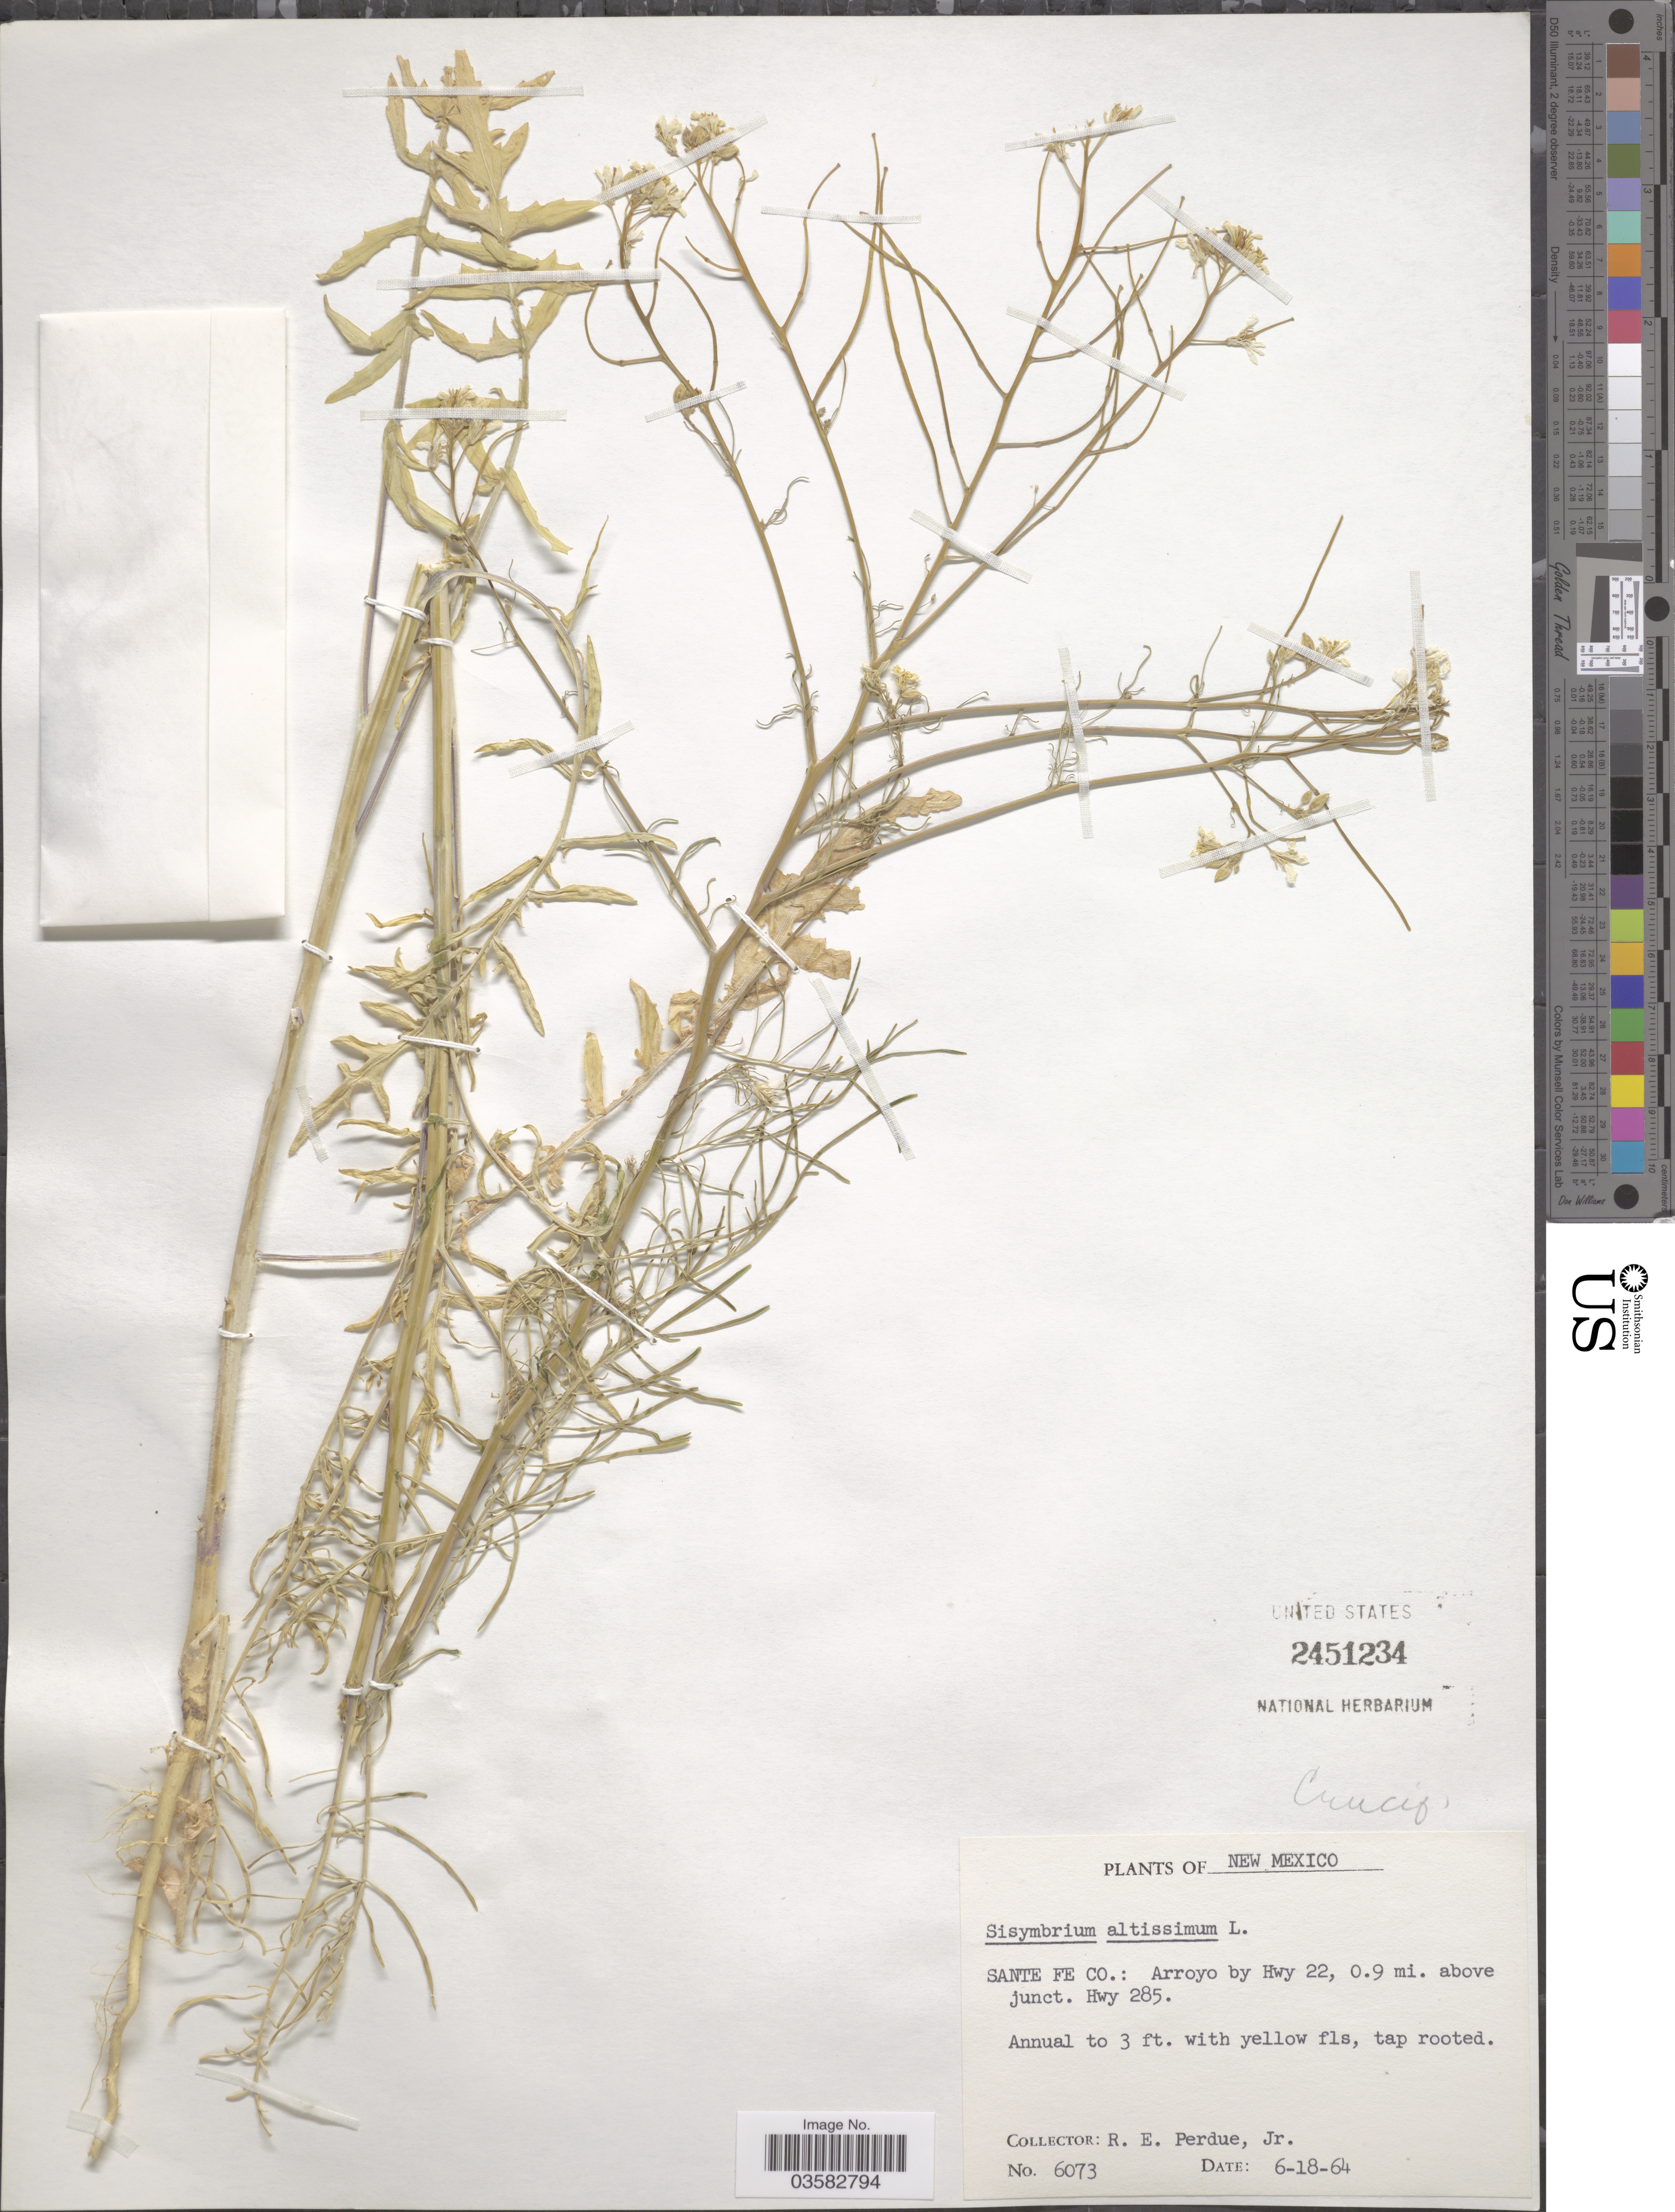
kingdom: Plantae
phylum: Tracheophyta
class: Magnoliopsida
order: Brassicales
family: Brassicaceae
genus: Sisymbrium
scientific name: Sisymbrium altissimum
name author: L.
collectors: R. E. Perdue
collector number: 6073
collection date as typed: Transcribed d/m/y: 18/6/64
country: United States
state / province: New Mexico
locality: Santa Fe Co.: Arroyo by Hwy 22, 0.9 mi. above junct. Hwy 285.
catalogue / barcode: US 2451234